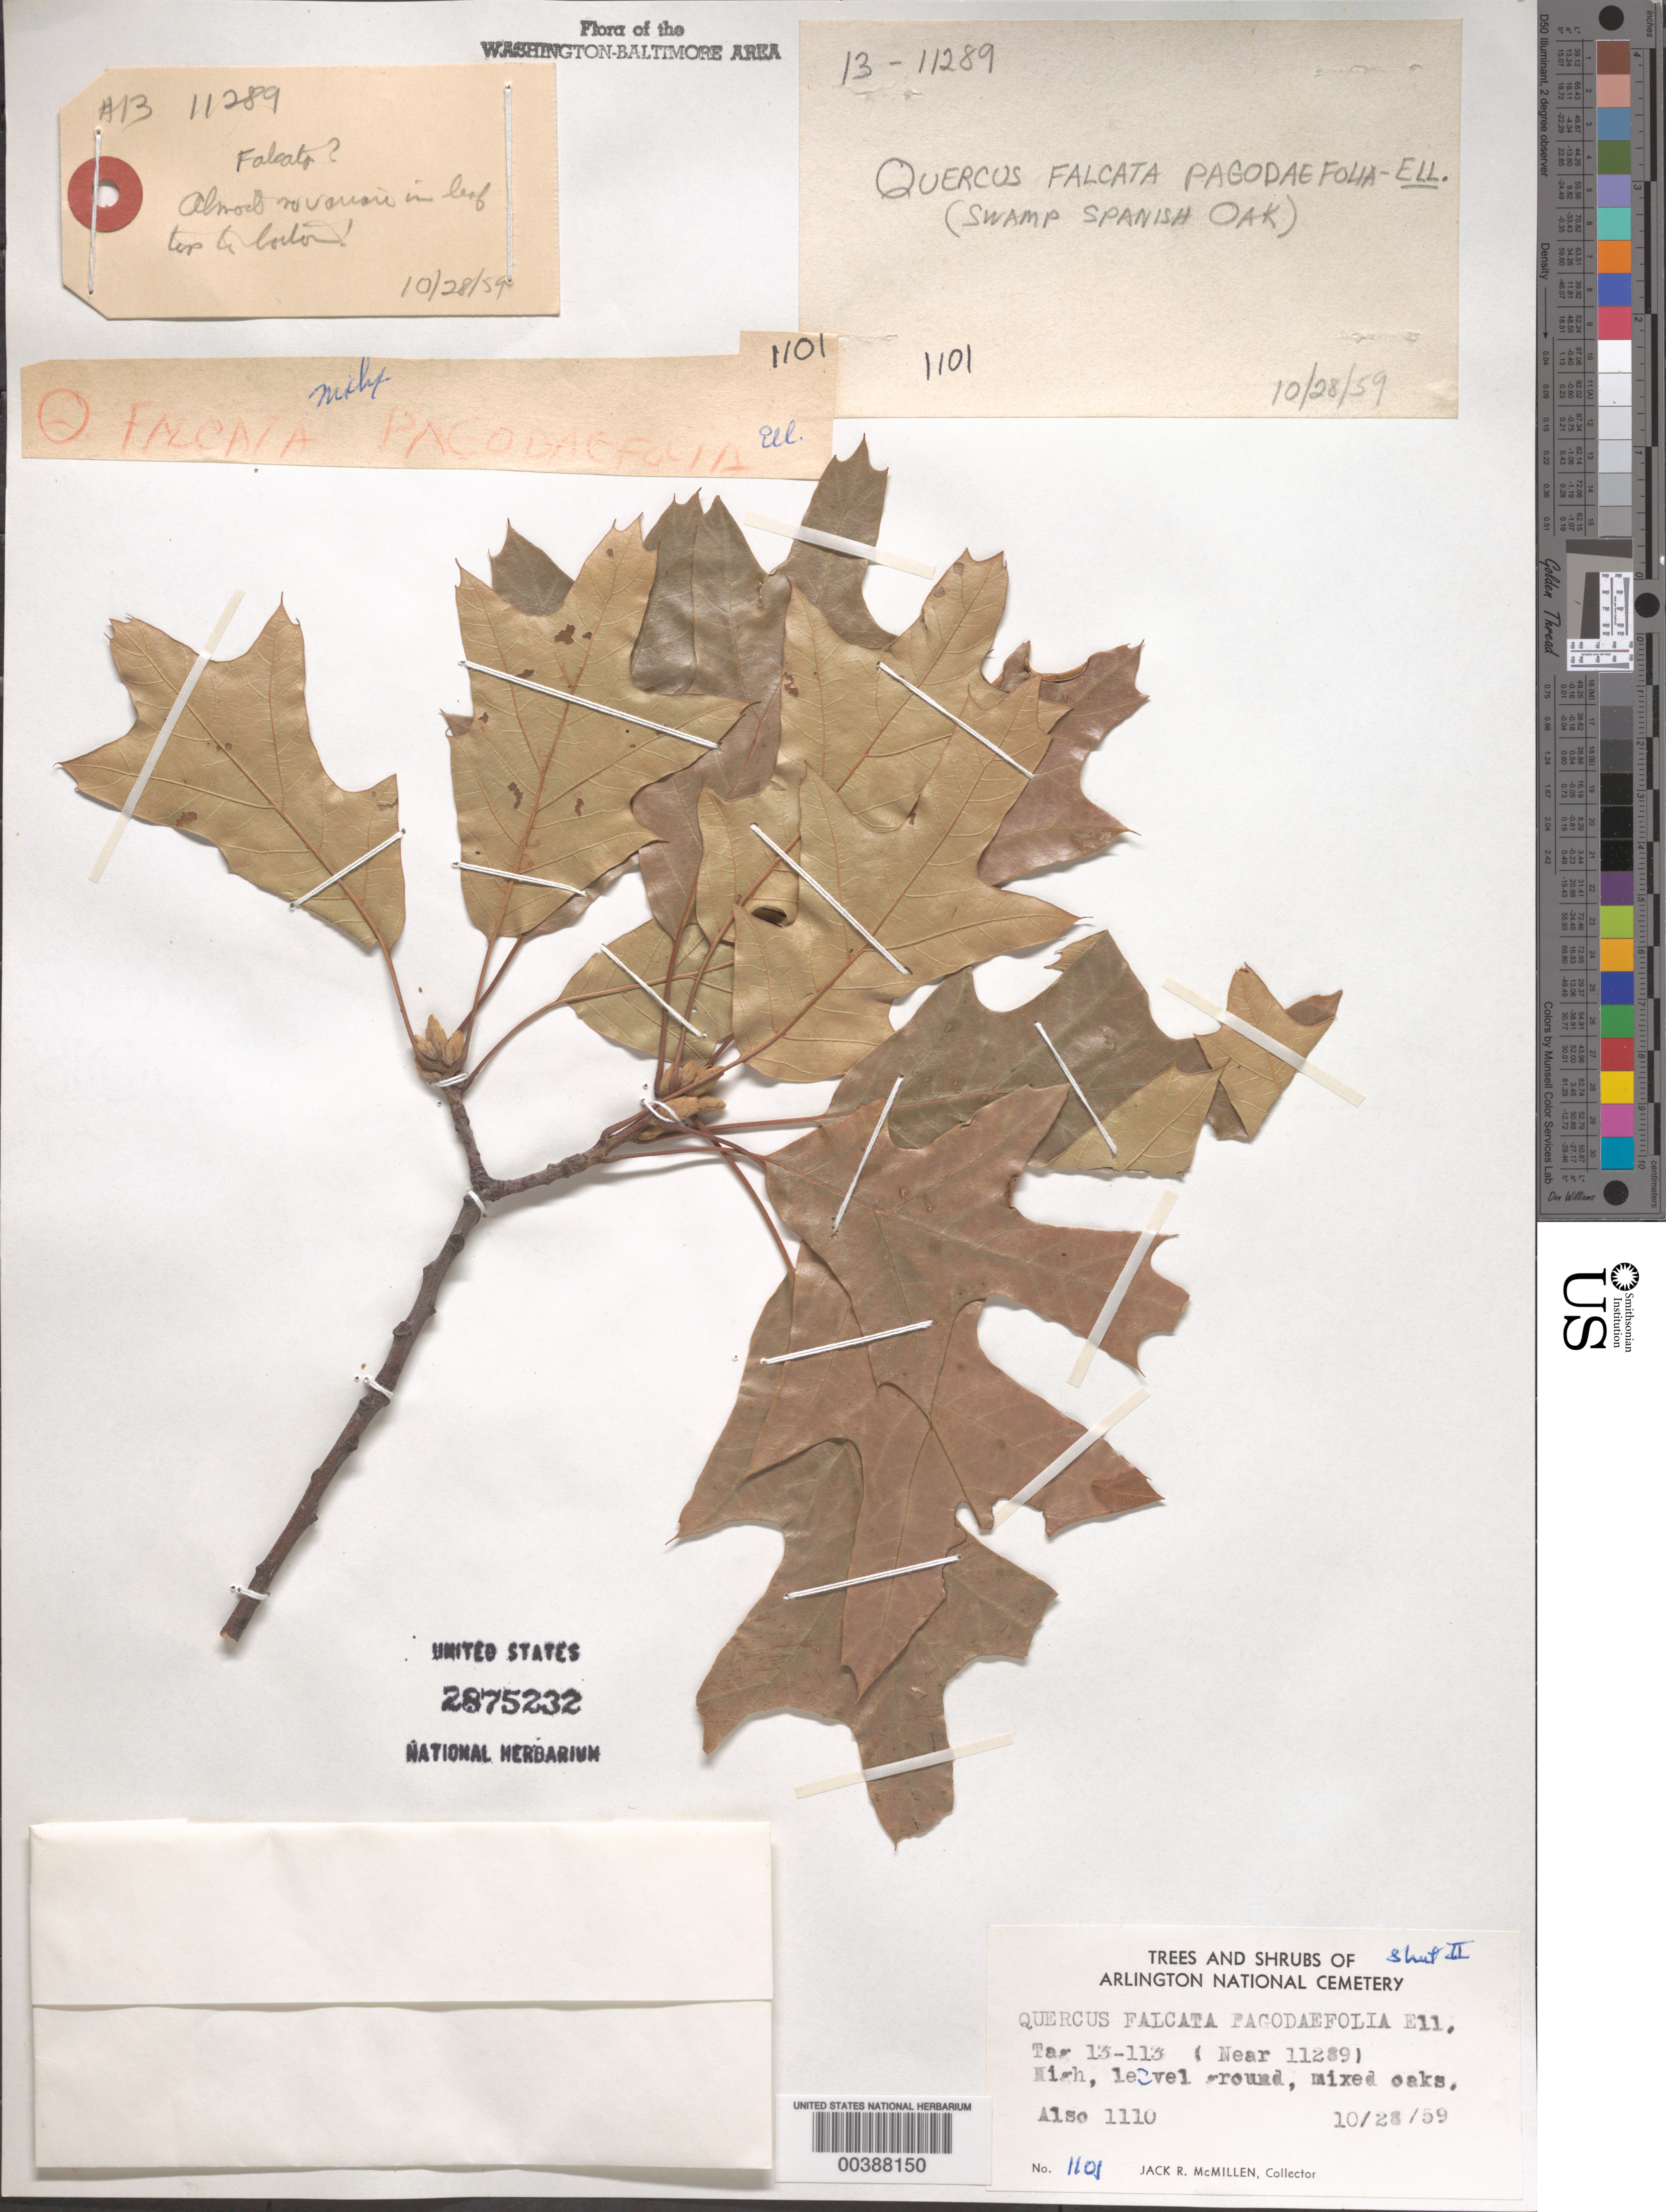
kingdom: Plantae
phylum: Tracheophyta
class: Magnoliopsida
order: Fagales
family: Fagaceae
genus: Quercus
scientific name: Quercus falcata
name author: Michx.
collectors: J. McMillen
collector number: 1101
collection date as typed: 28 Oct 1959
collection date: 1959-10-28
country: United States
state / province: Virginia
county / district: Arlington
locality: Arlington National Cemetery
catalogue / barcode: US 2875232